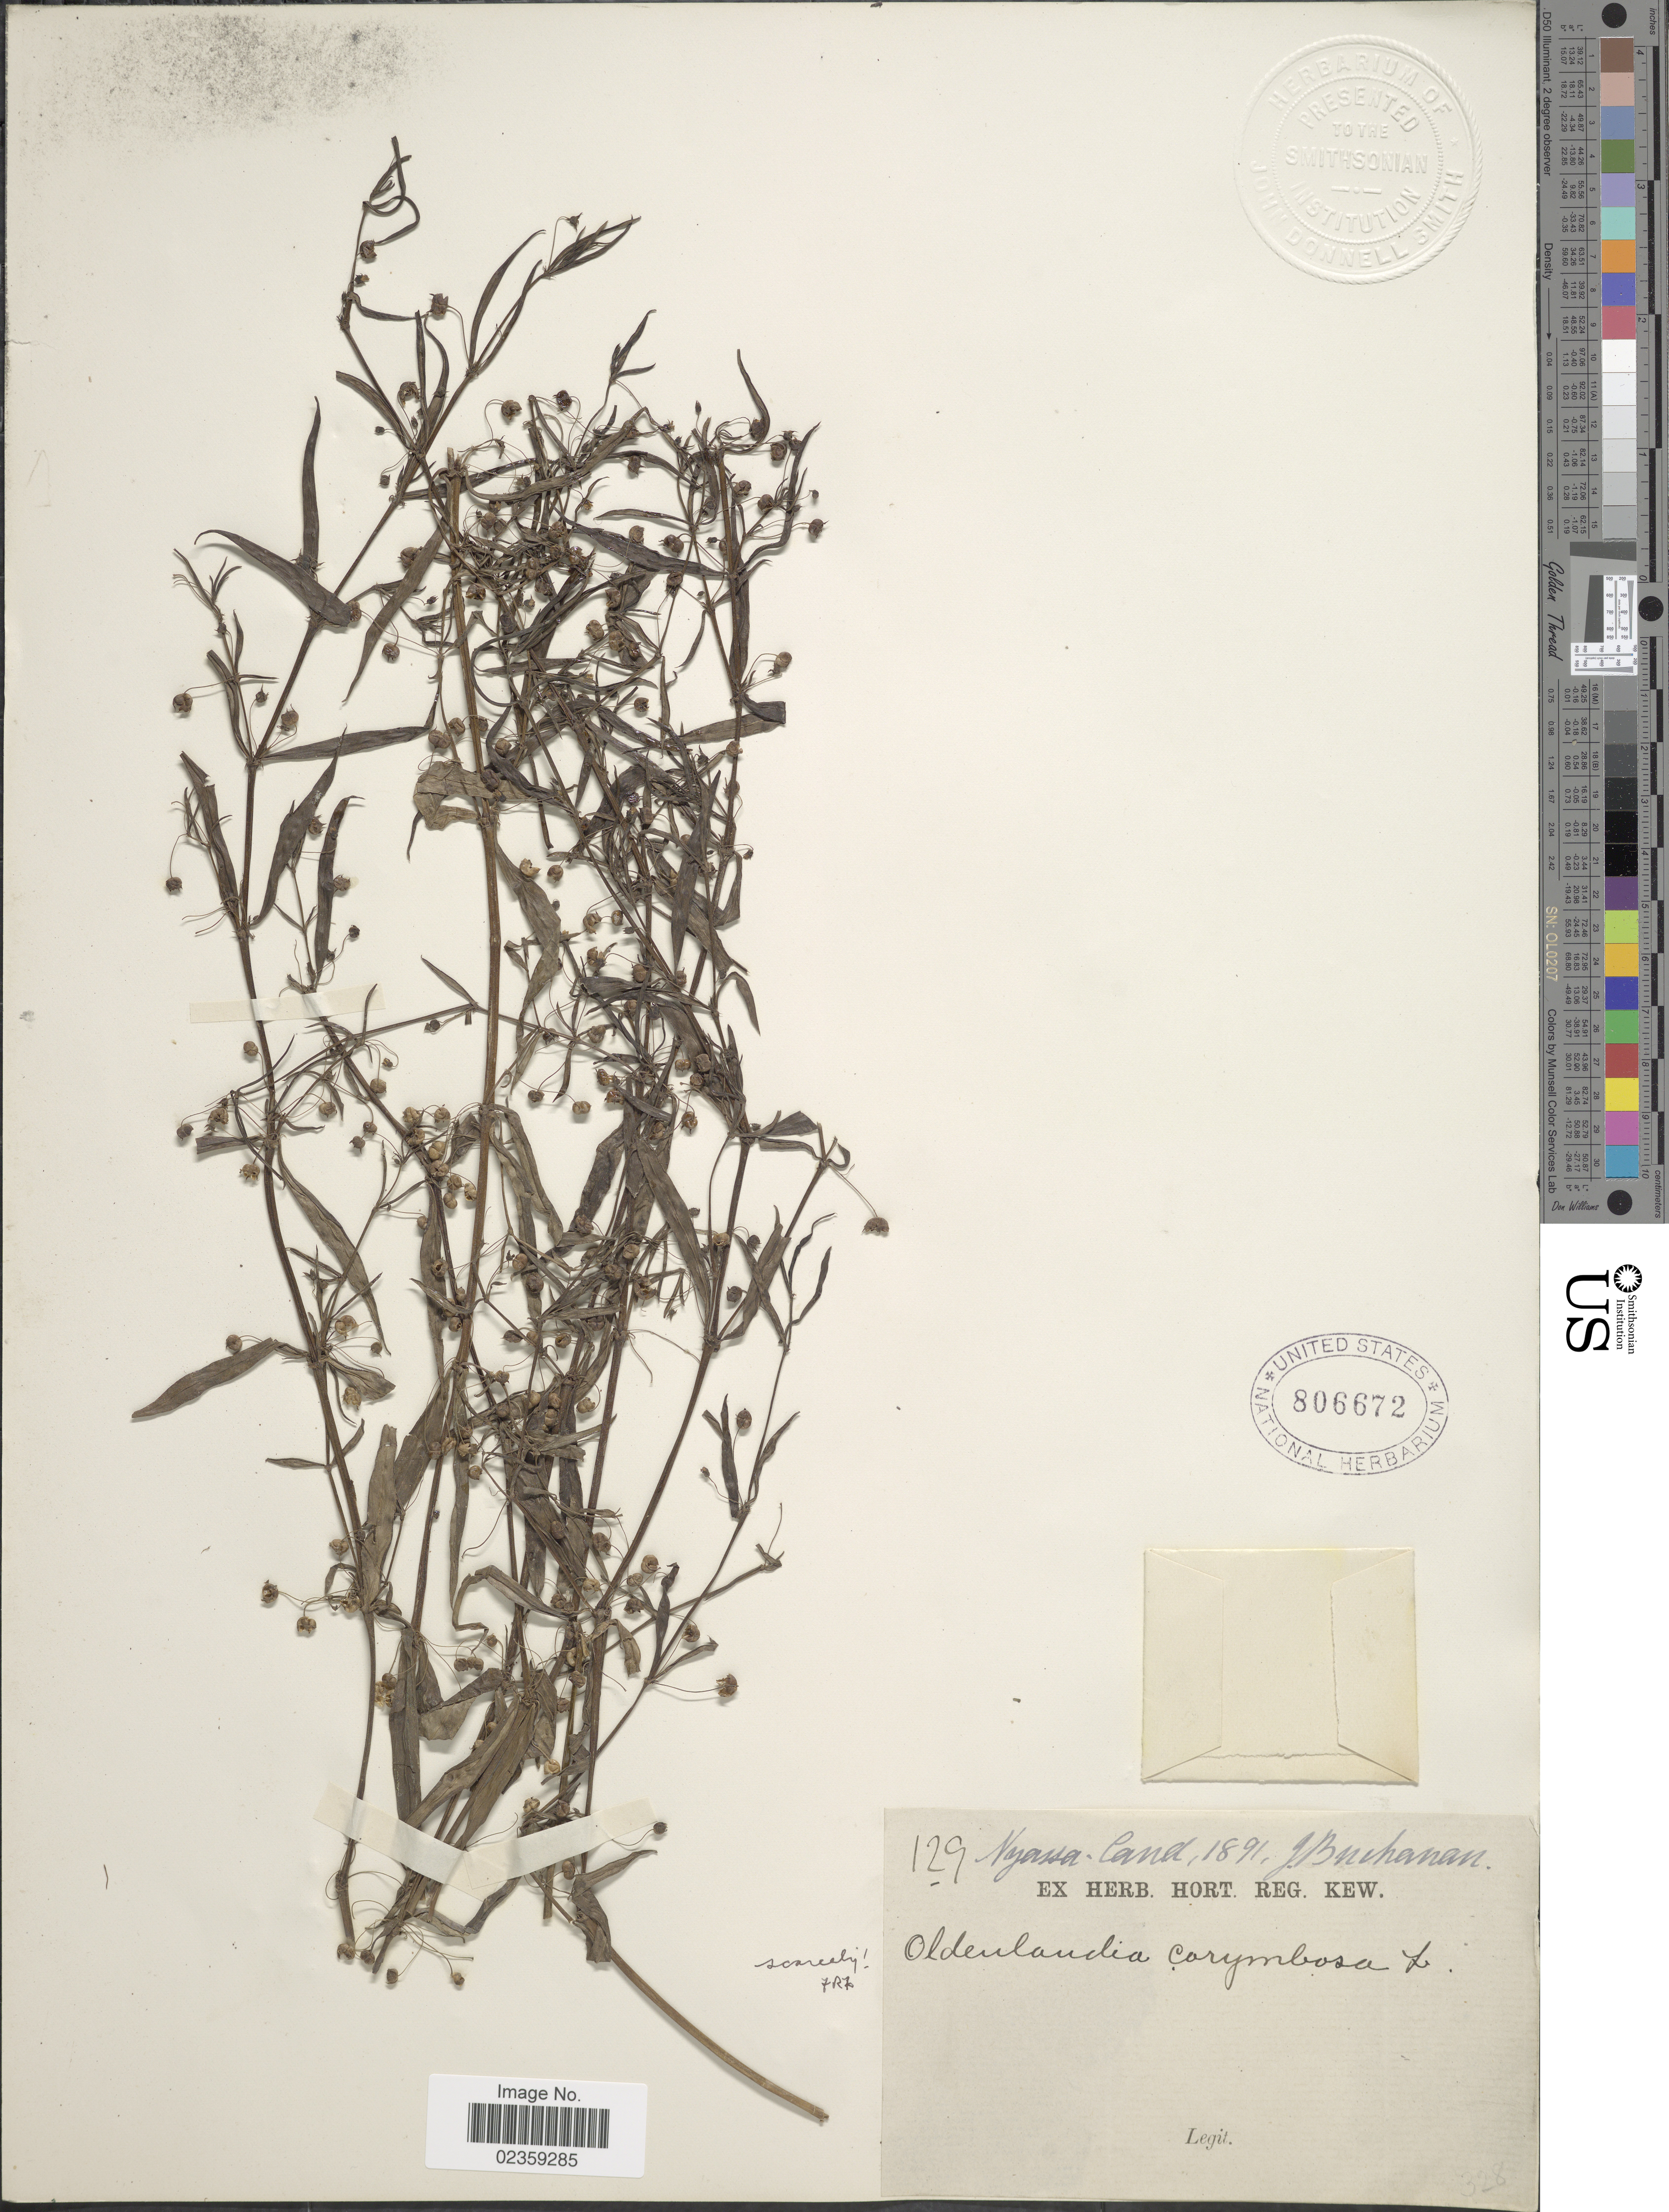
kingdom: Plantae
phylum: Tracheophyta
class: Magnoliopsida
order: Gentianales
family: Rubiaceae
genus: Oldenlandia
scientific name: Oldenlandia lancifolia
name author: (Schumach.) DC.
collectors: J. Buchanan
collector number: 129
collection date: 1891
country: Malawi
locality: Nyassa-land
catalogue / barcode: US 806672